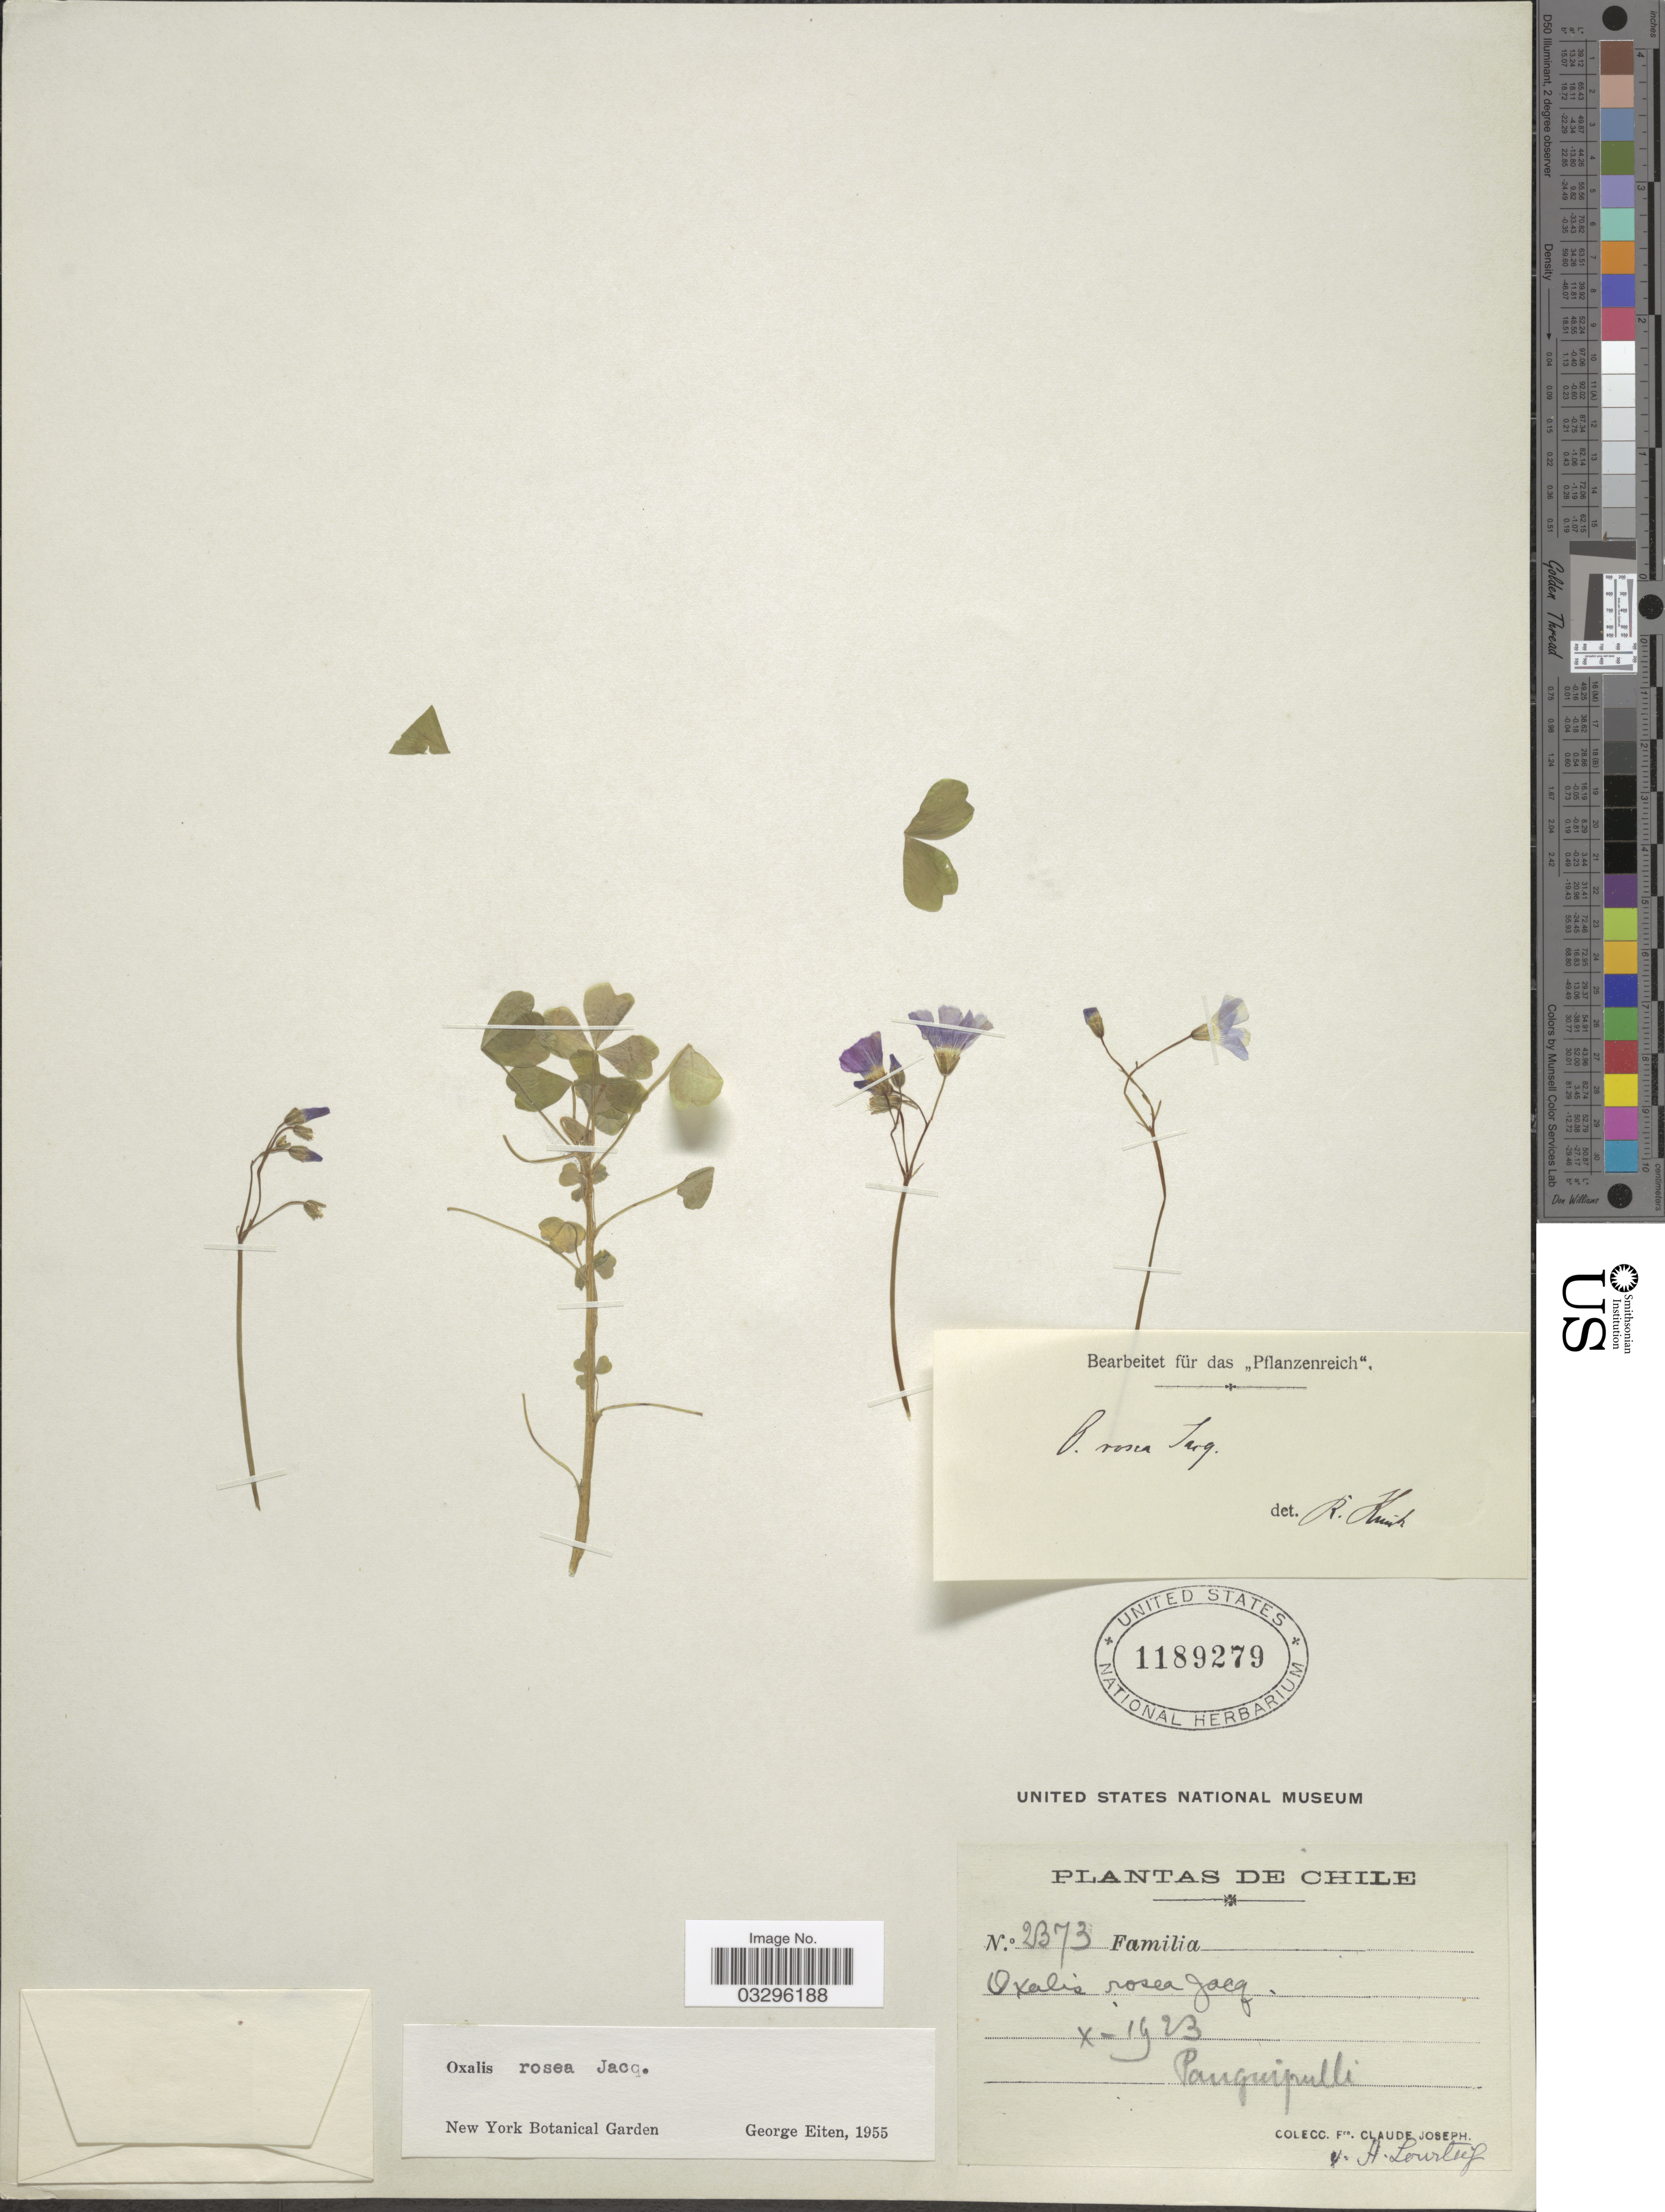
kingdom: Plantae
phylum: Tracheophyta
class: Magnoliopsida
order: Oxalidales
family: Oxalidaceae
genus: Oxalis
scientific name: Oxalis rosea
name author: Jacq.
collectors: Bro. Claude-Joseph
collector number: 2373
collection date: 1923-10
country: Chile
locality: Panguipulli.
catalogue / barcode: US 1189279